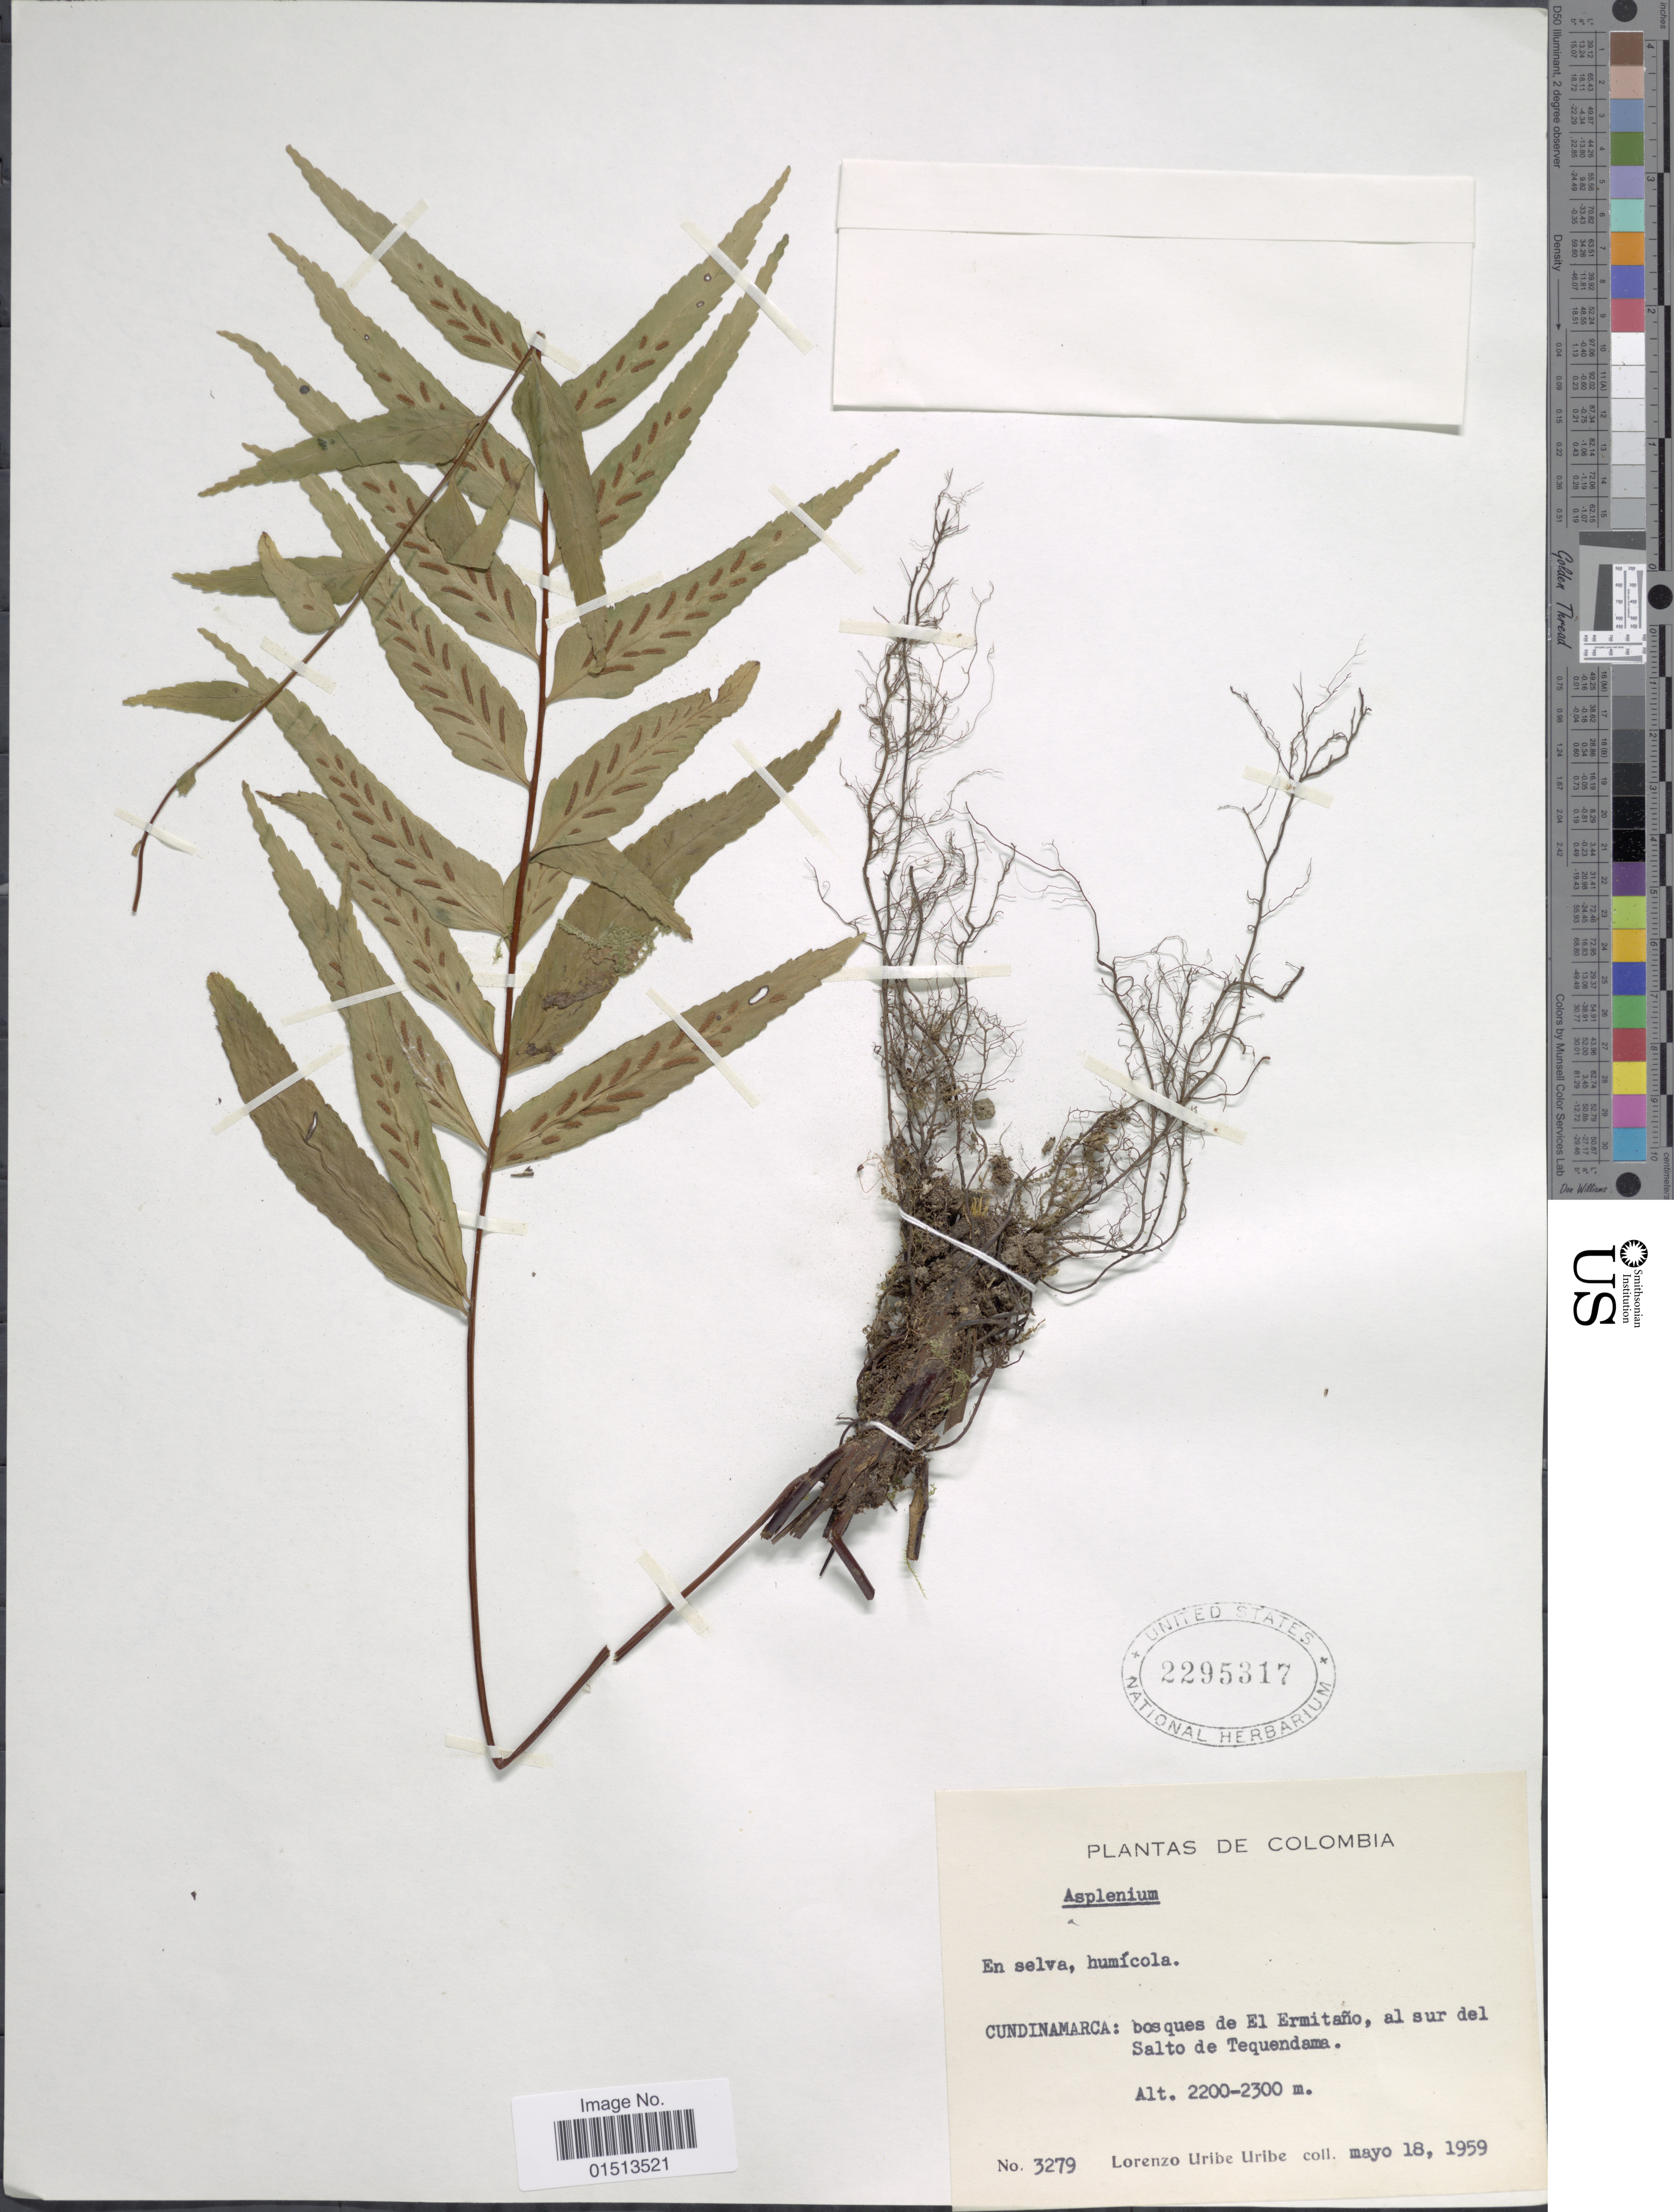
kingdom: Plantae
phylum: Tracheophyta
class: Polypodiopsida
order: Polypodiales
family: Aspleniaceae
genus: Asplenium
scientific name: Asplenium sp.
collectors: L. Uribe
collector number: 3279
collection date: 1959-05-18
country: Colombia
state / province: Cundinamarca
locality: Bosques de El Ermitaño, al sur del Salto de Tequendama.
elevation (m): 2200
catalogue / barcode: US 2295317